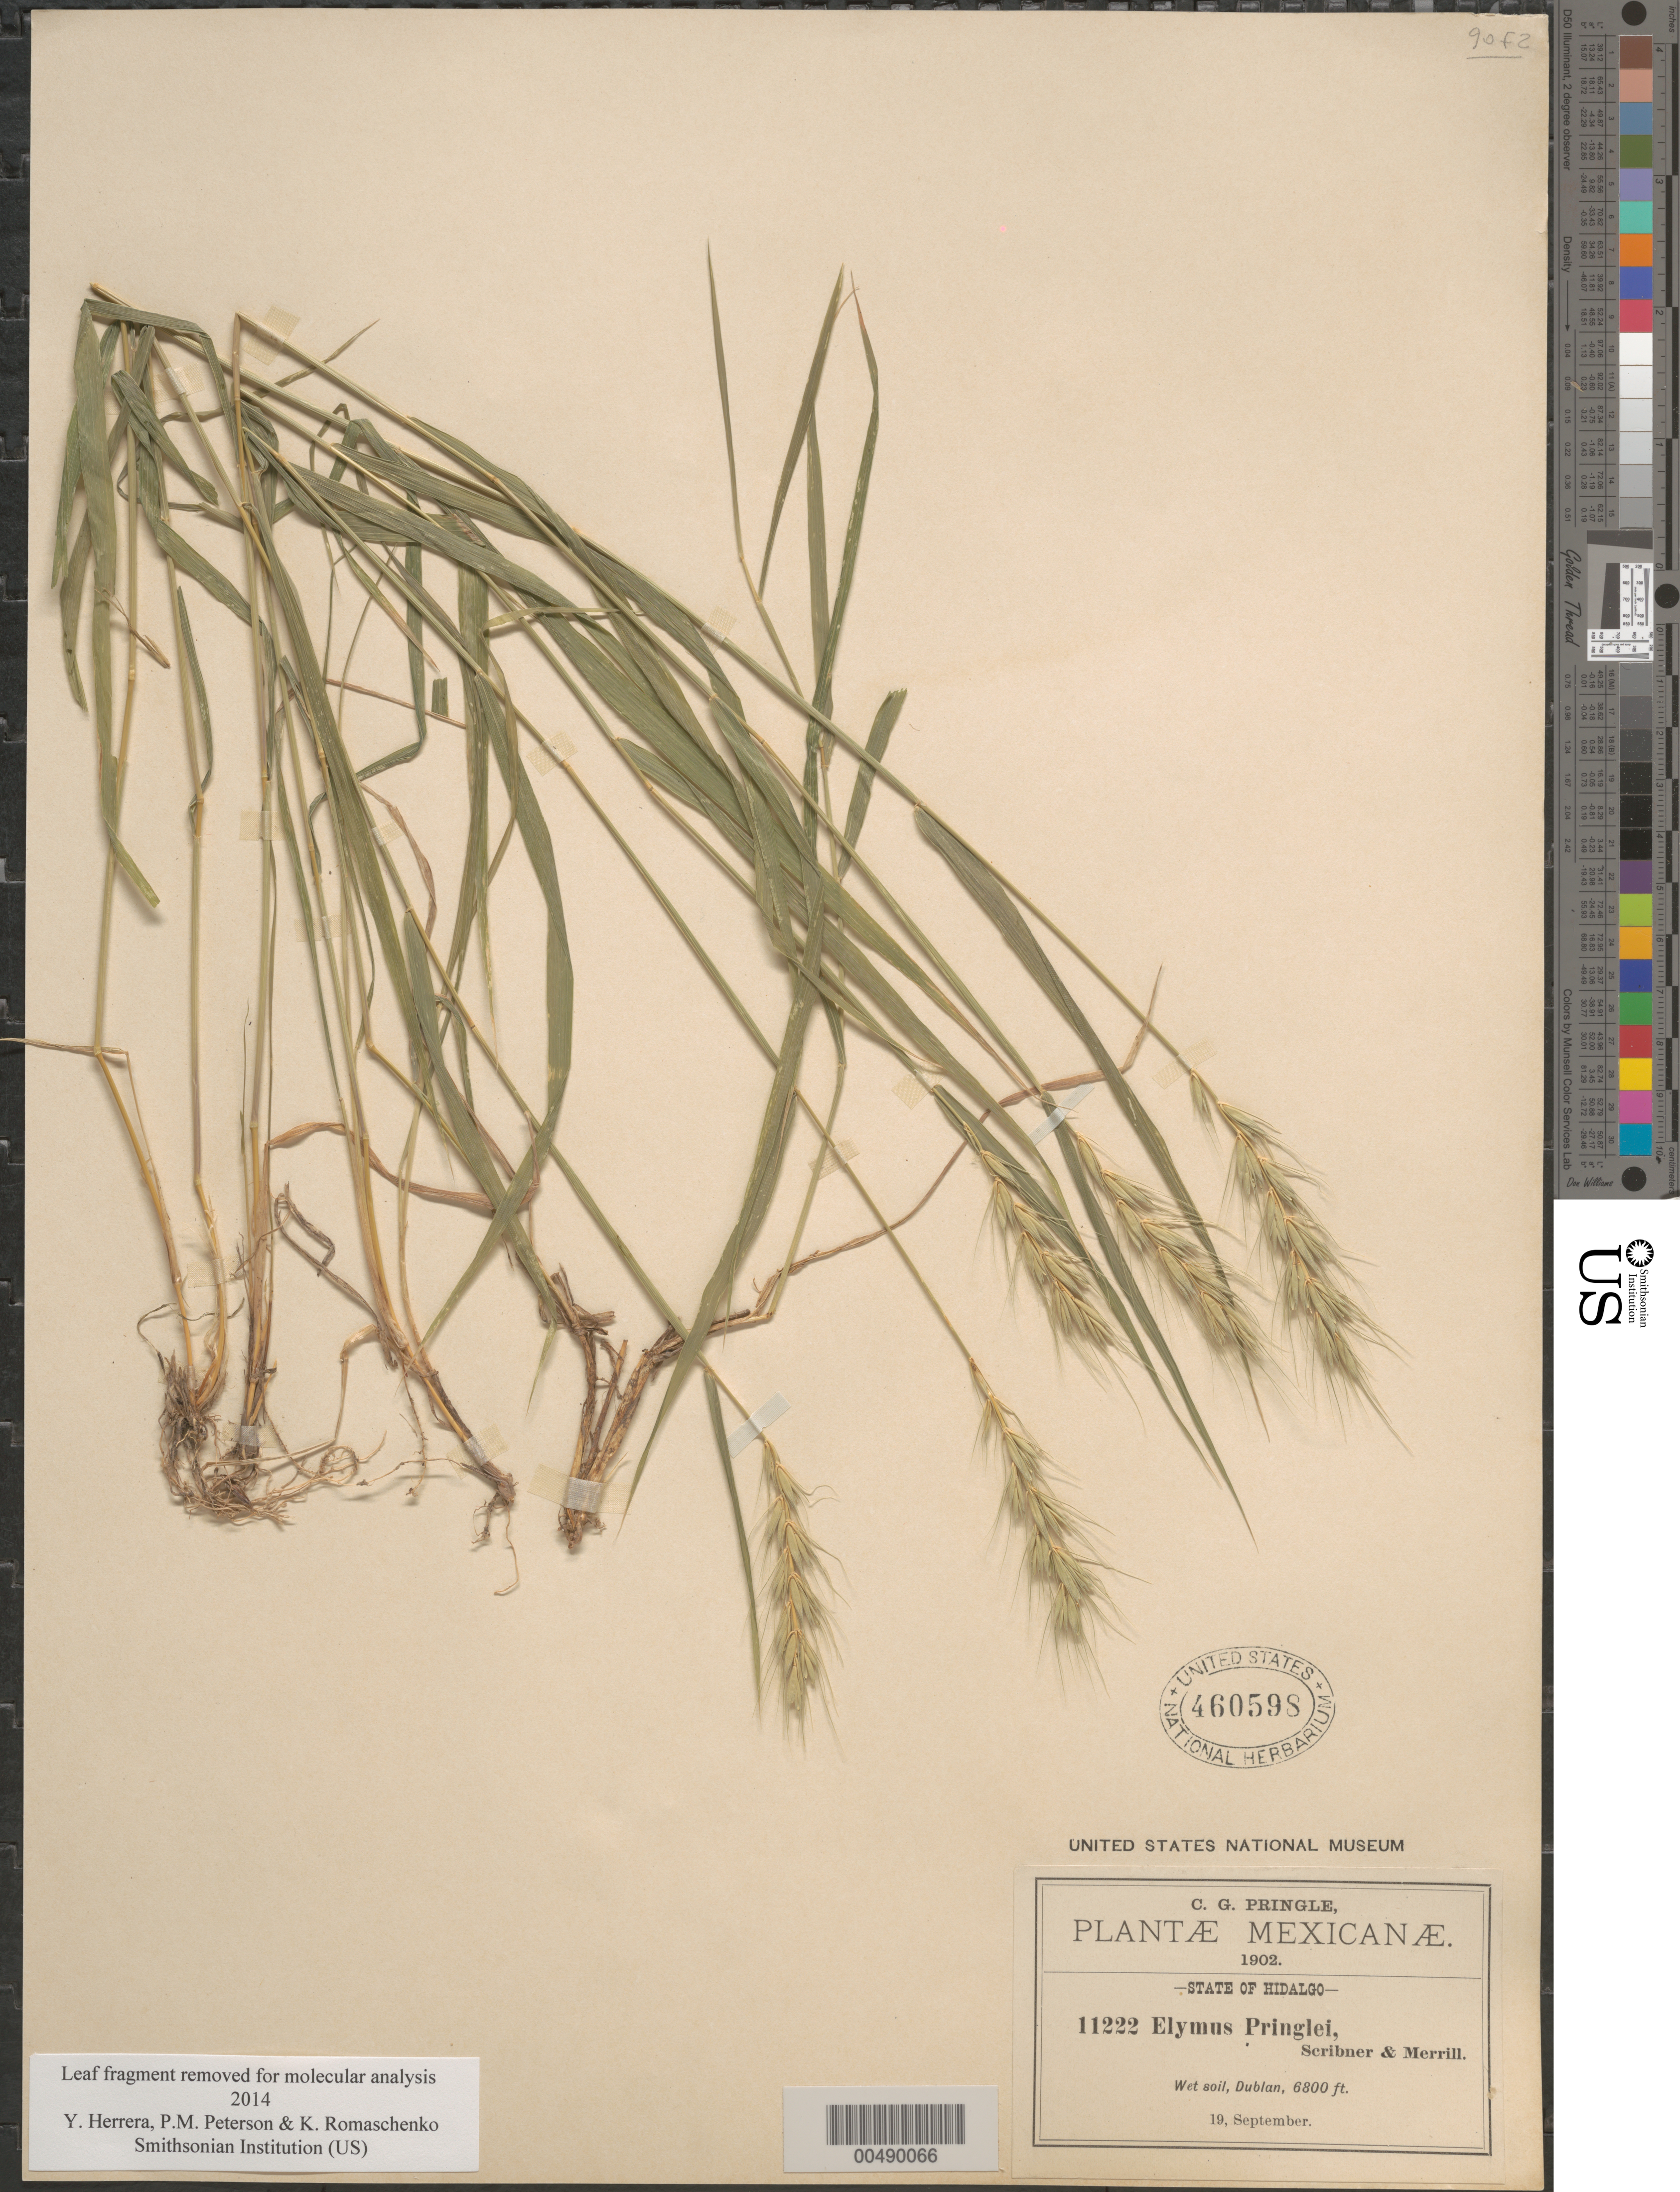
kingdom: Plantae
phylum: Tracheophyta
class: Liliopsida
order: Poales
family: Poaceae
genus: Elymus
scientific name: Elymus pringlei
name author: Scribn. & Merr.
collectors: C. G. Pringle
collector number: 11222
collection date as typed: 19 Sep 1902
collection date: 1902-09-19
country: Mexico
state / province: Hidalgo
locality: Dublan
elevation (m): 2073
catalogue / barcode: US 460598